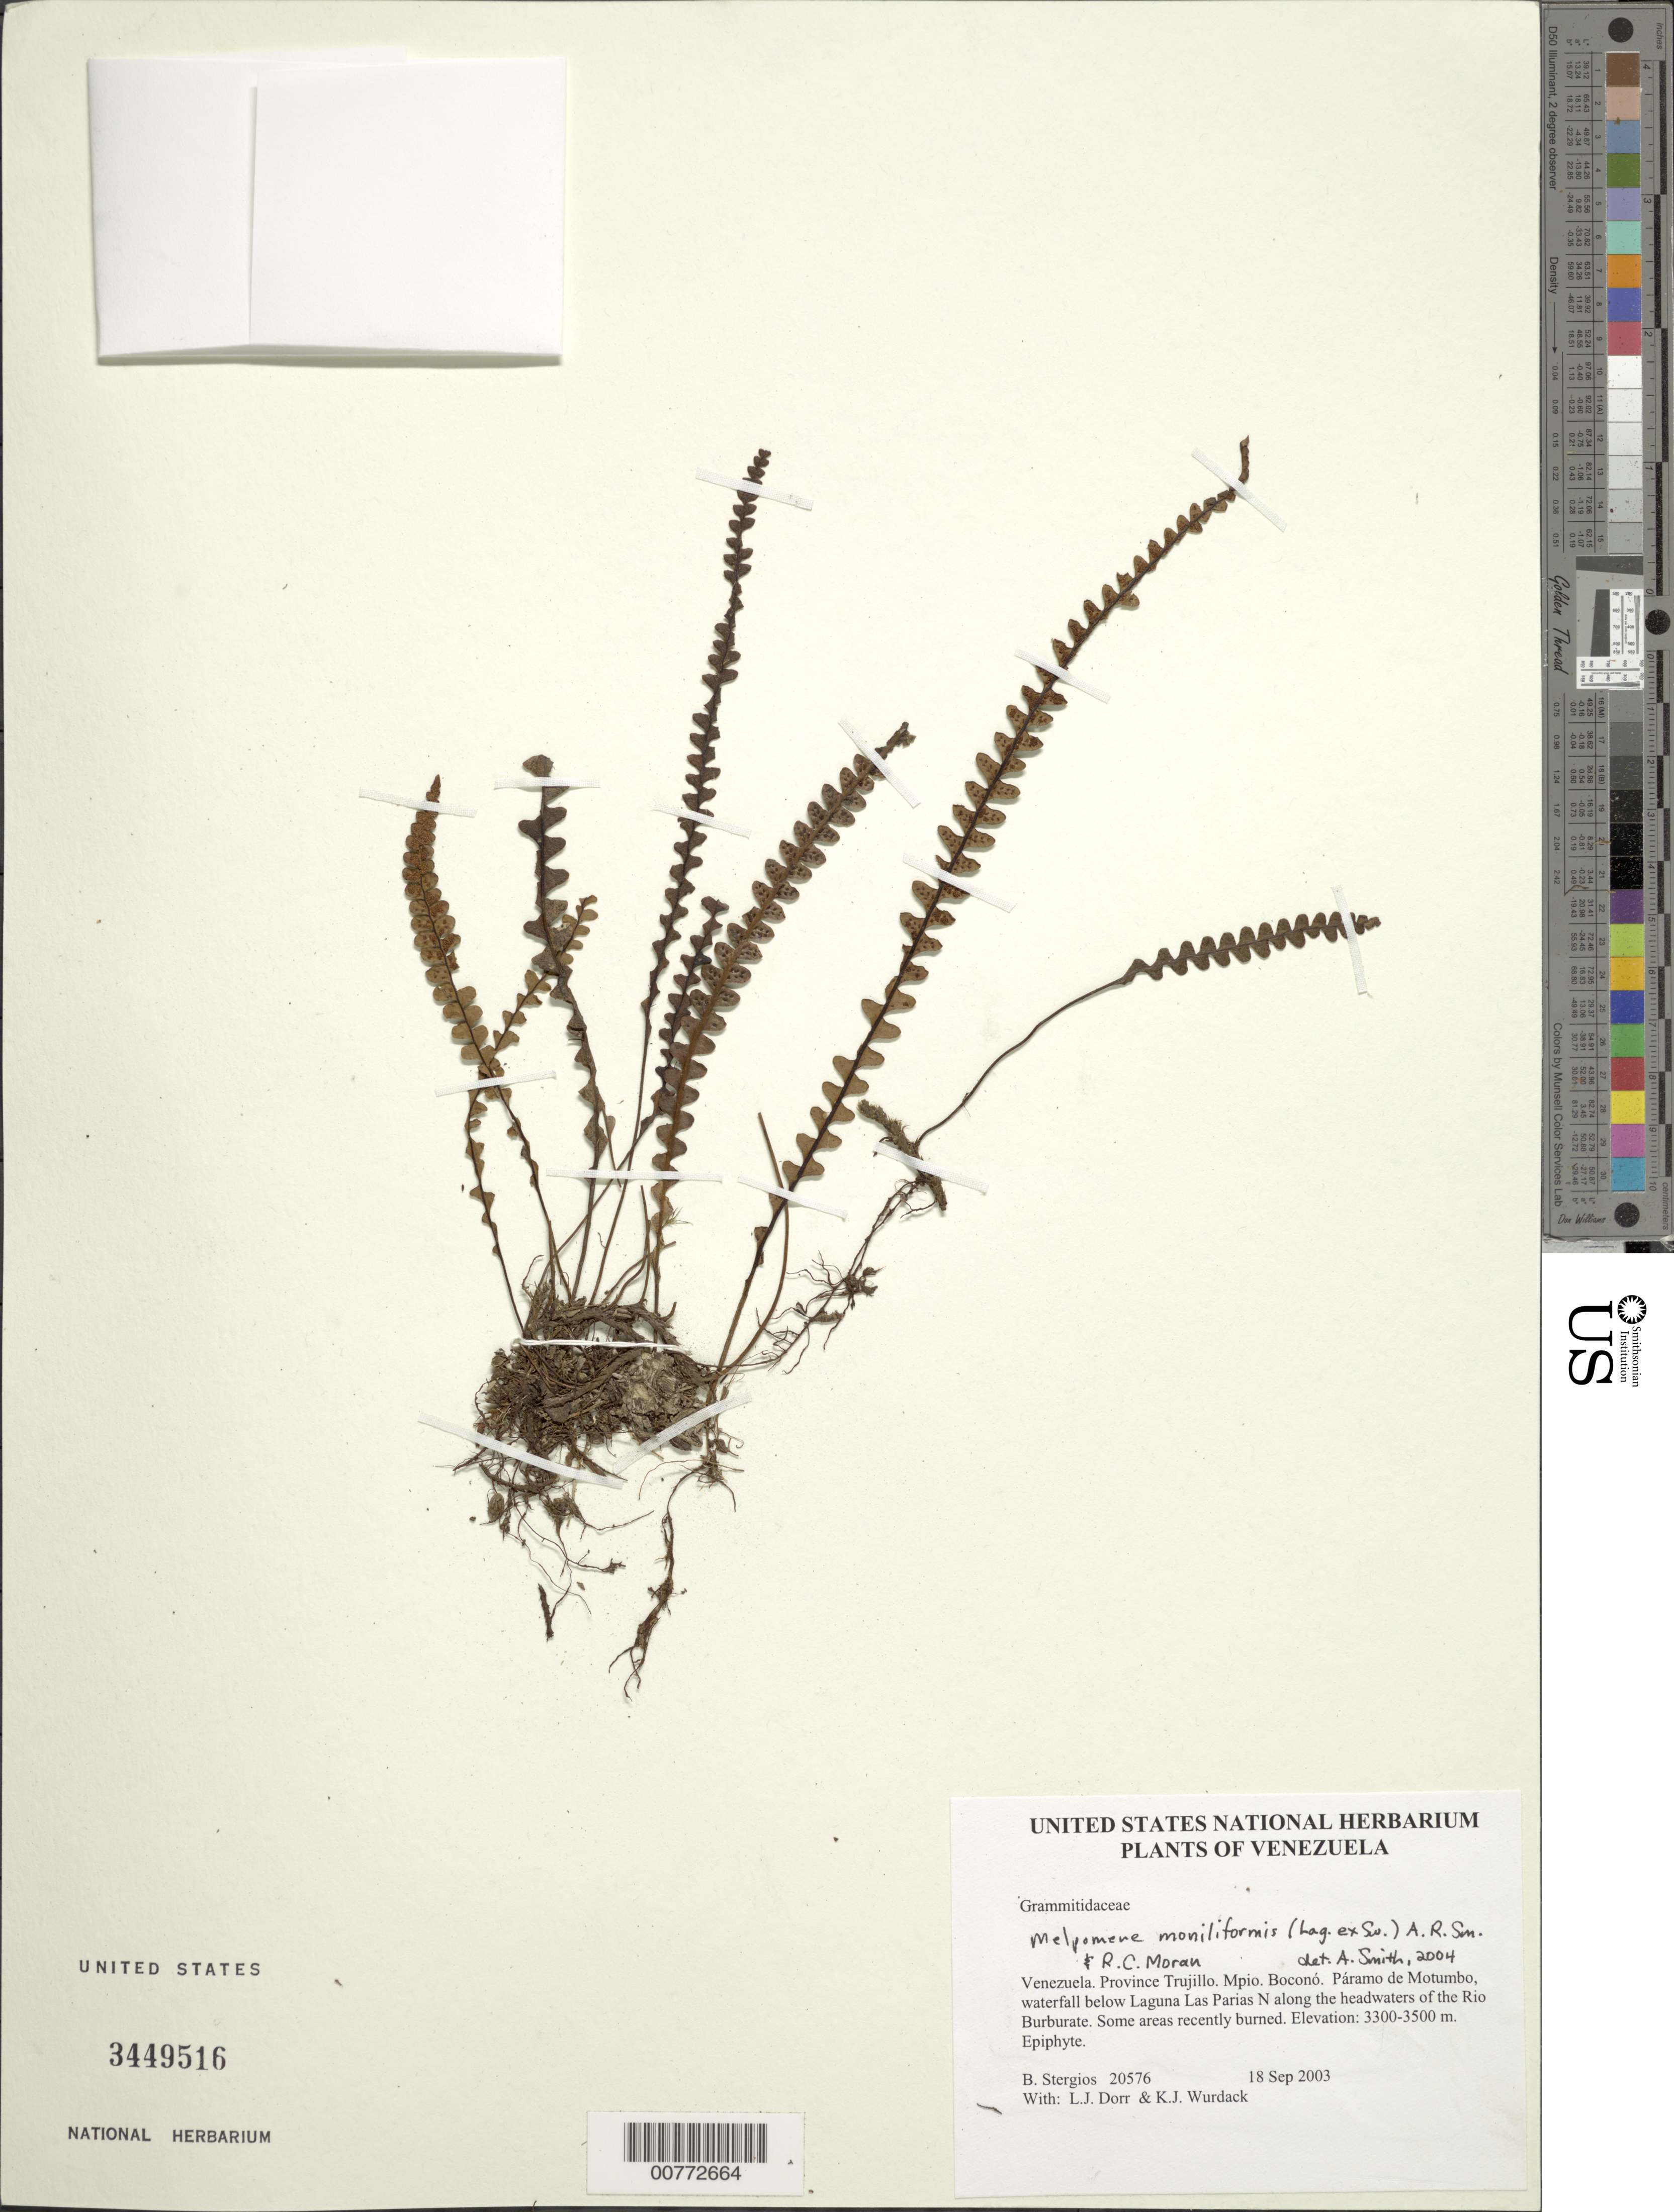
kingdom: Plantae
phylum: Tracheophyta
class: Polypodiopsida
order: Polypodiales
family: Polypodiaceae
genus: Melpomene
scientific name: Melpomene moniliformis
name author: (Lag. ex Sw.) A.R. Sm. & R.C. Moran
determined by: Smith, Alan R., (UC)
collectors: B. G. Stergios, L. J. Dorr & K. Wurdack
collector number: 20576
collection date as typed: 18 Sep 2003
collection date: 2003-09-18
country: Venezuela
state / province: Trujillo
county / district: Boconó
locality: Páramo de Motumbo, waterfall below Laguna Las Parias N along the headwaters of the Rio Burburate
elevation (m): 3300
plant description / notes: PORT, US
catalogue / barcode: US 3449516